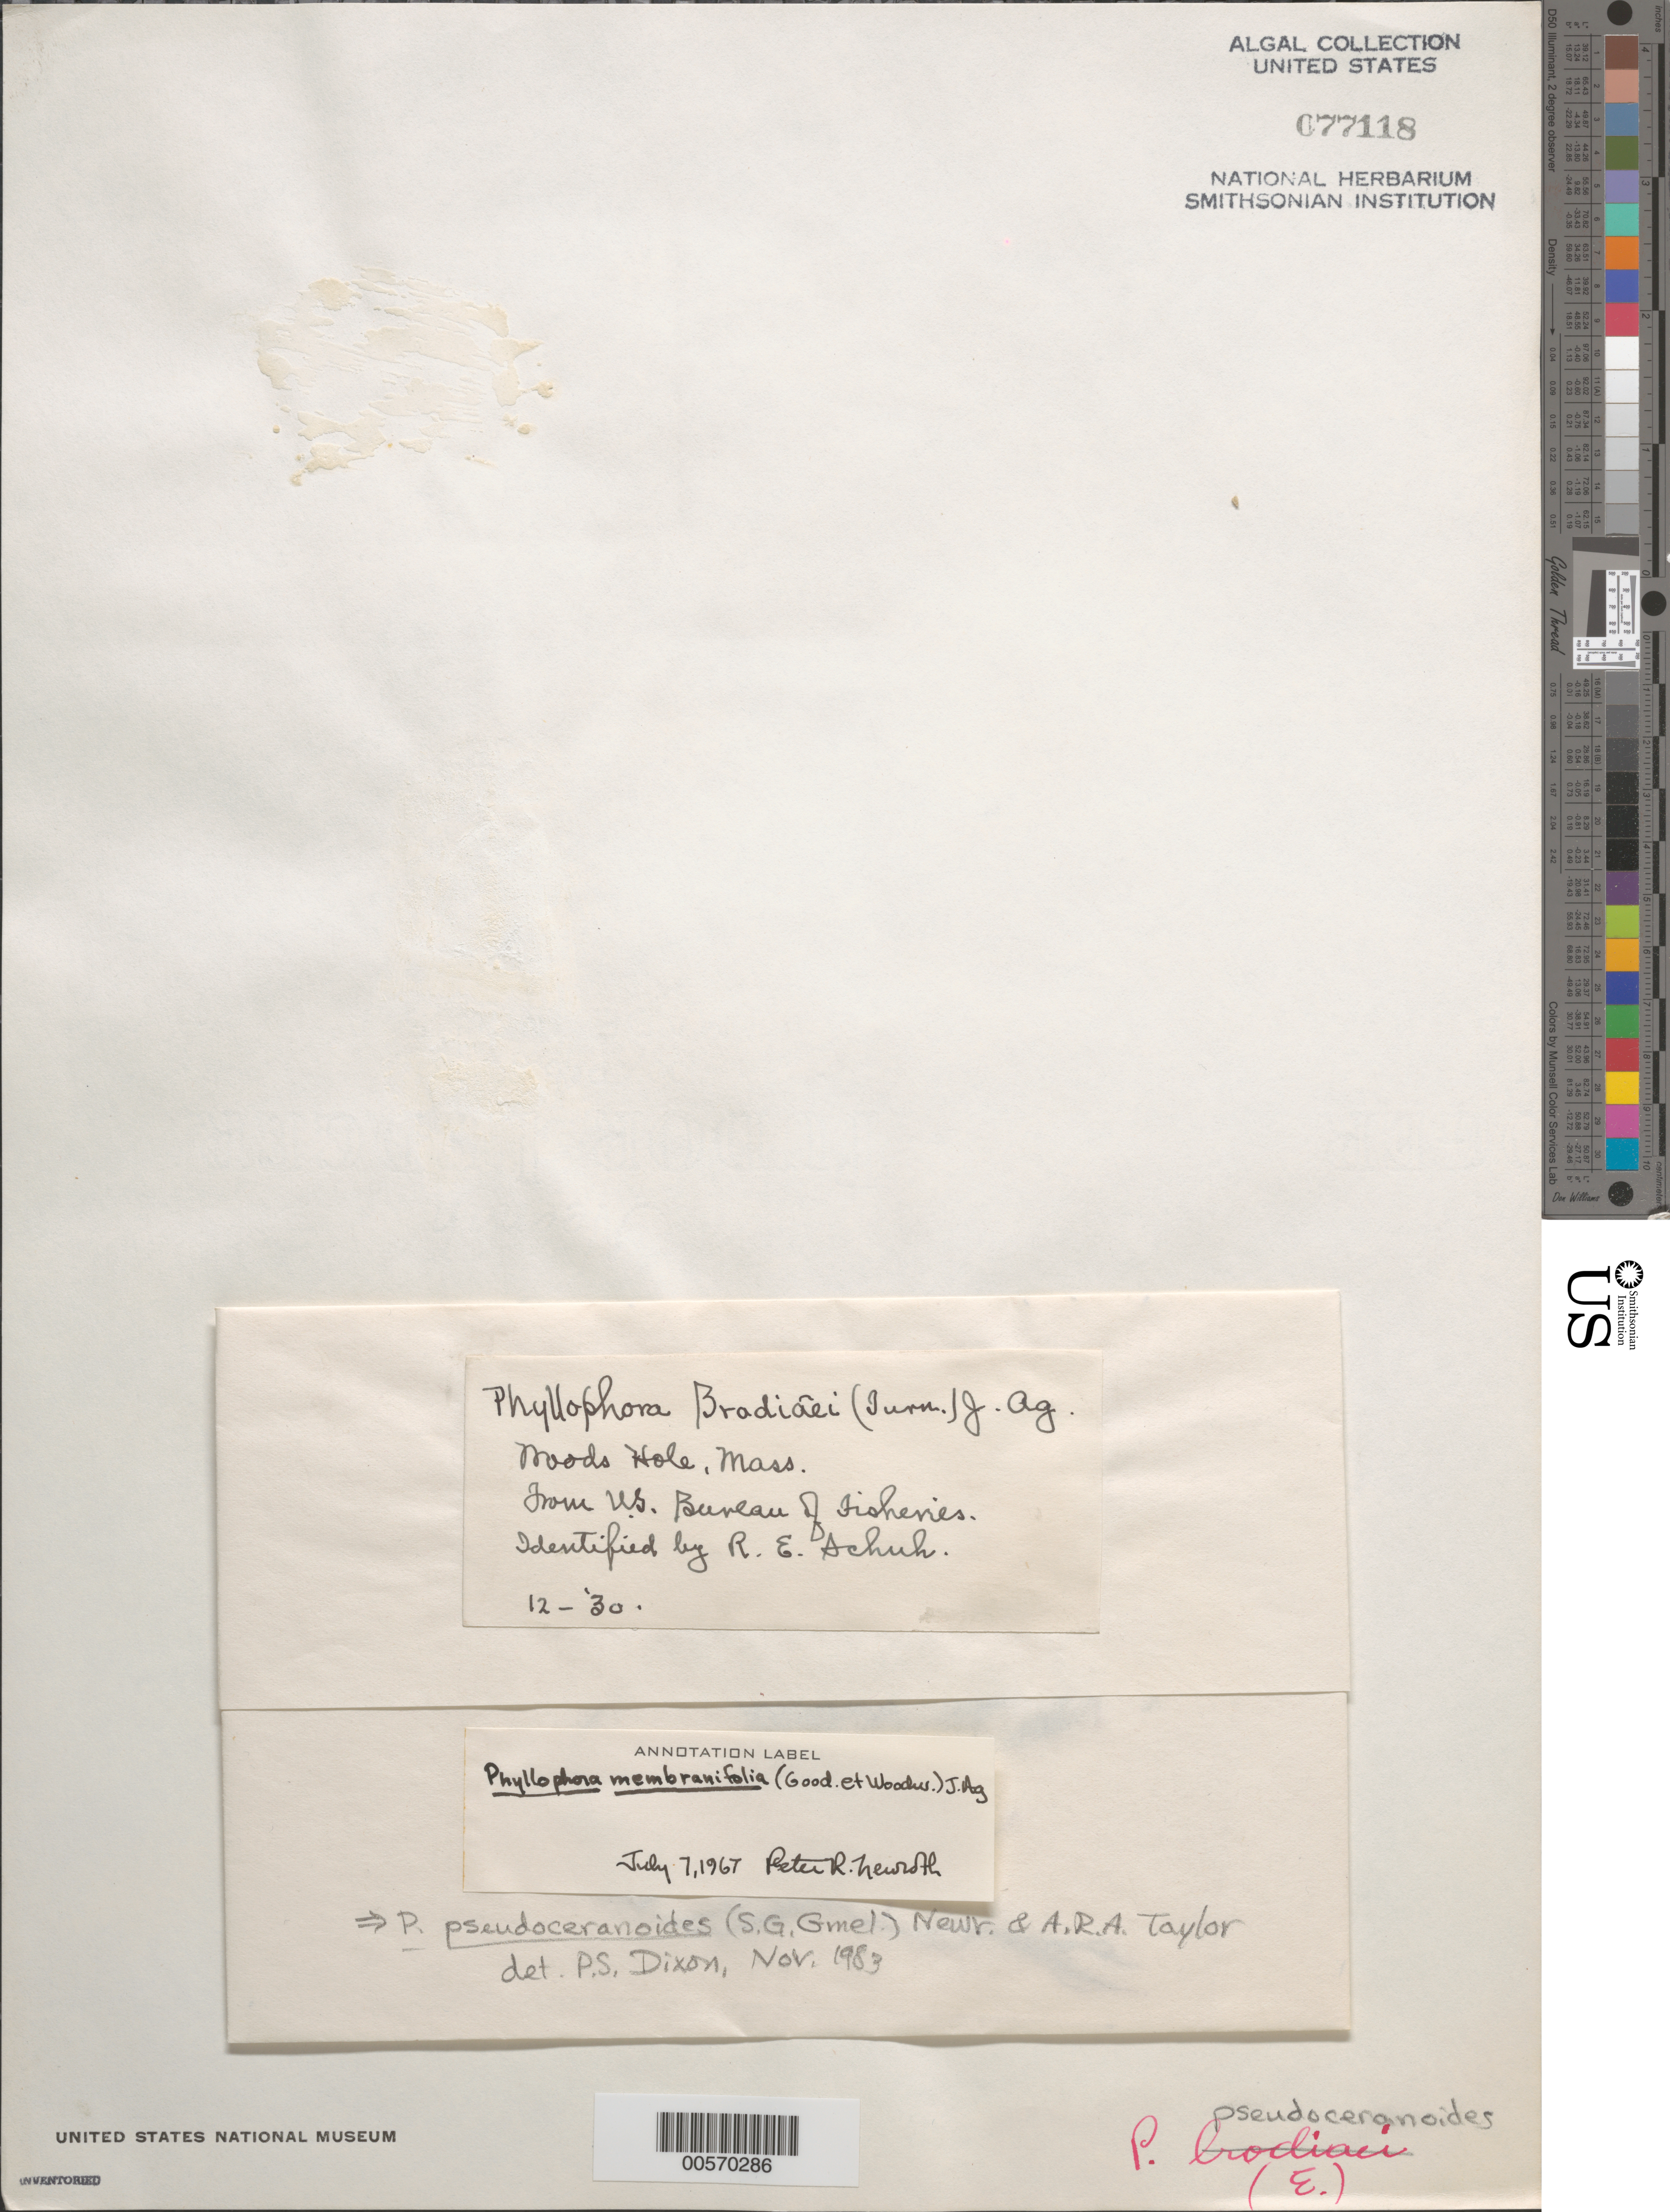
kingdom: Plantae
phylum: Rhodophyta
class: Florideophyceae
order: Gigartinales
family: Phyllophoraceae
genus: Phyllophora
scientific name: Phyllophora pseudoceranoides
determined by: Dixon, P. S.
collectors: U.S. Bureau of Fisheries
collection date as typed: Dec 1930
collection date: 1930-12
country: United States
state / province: Massachusetts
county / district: Barnstable County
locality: Woods Hole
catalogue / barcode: US 77118